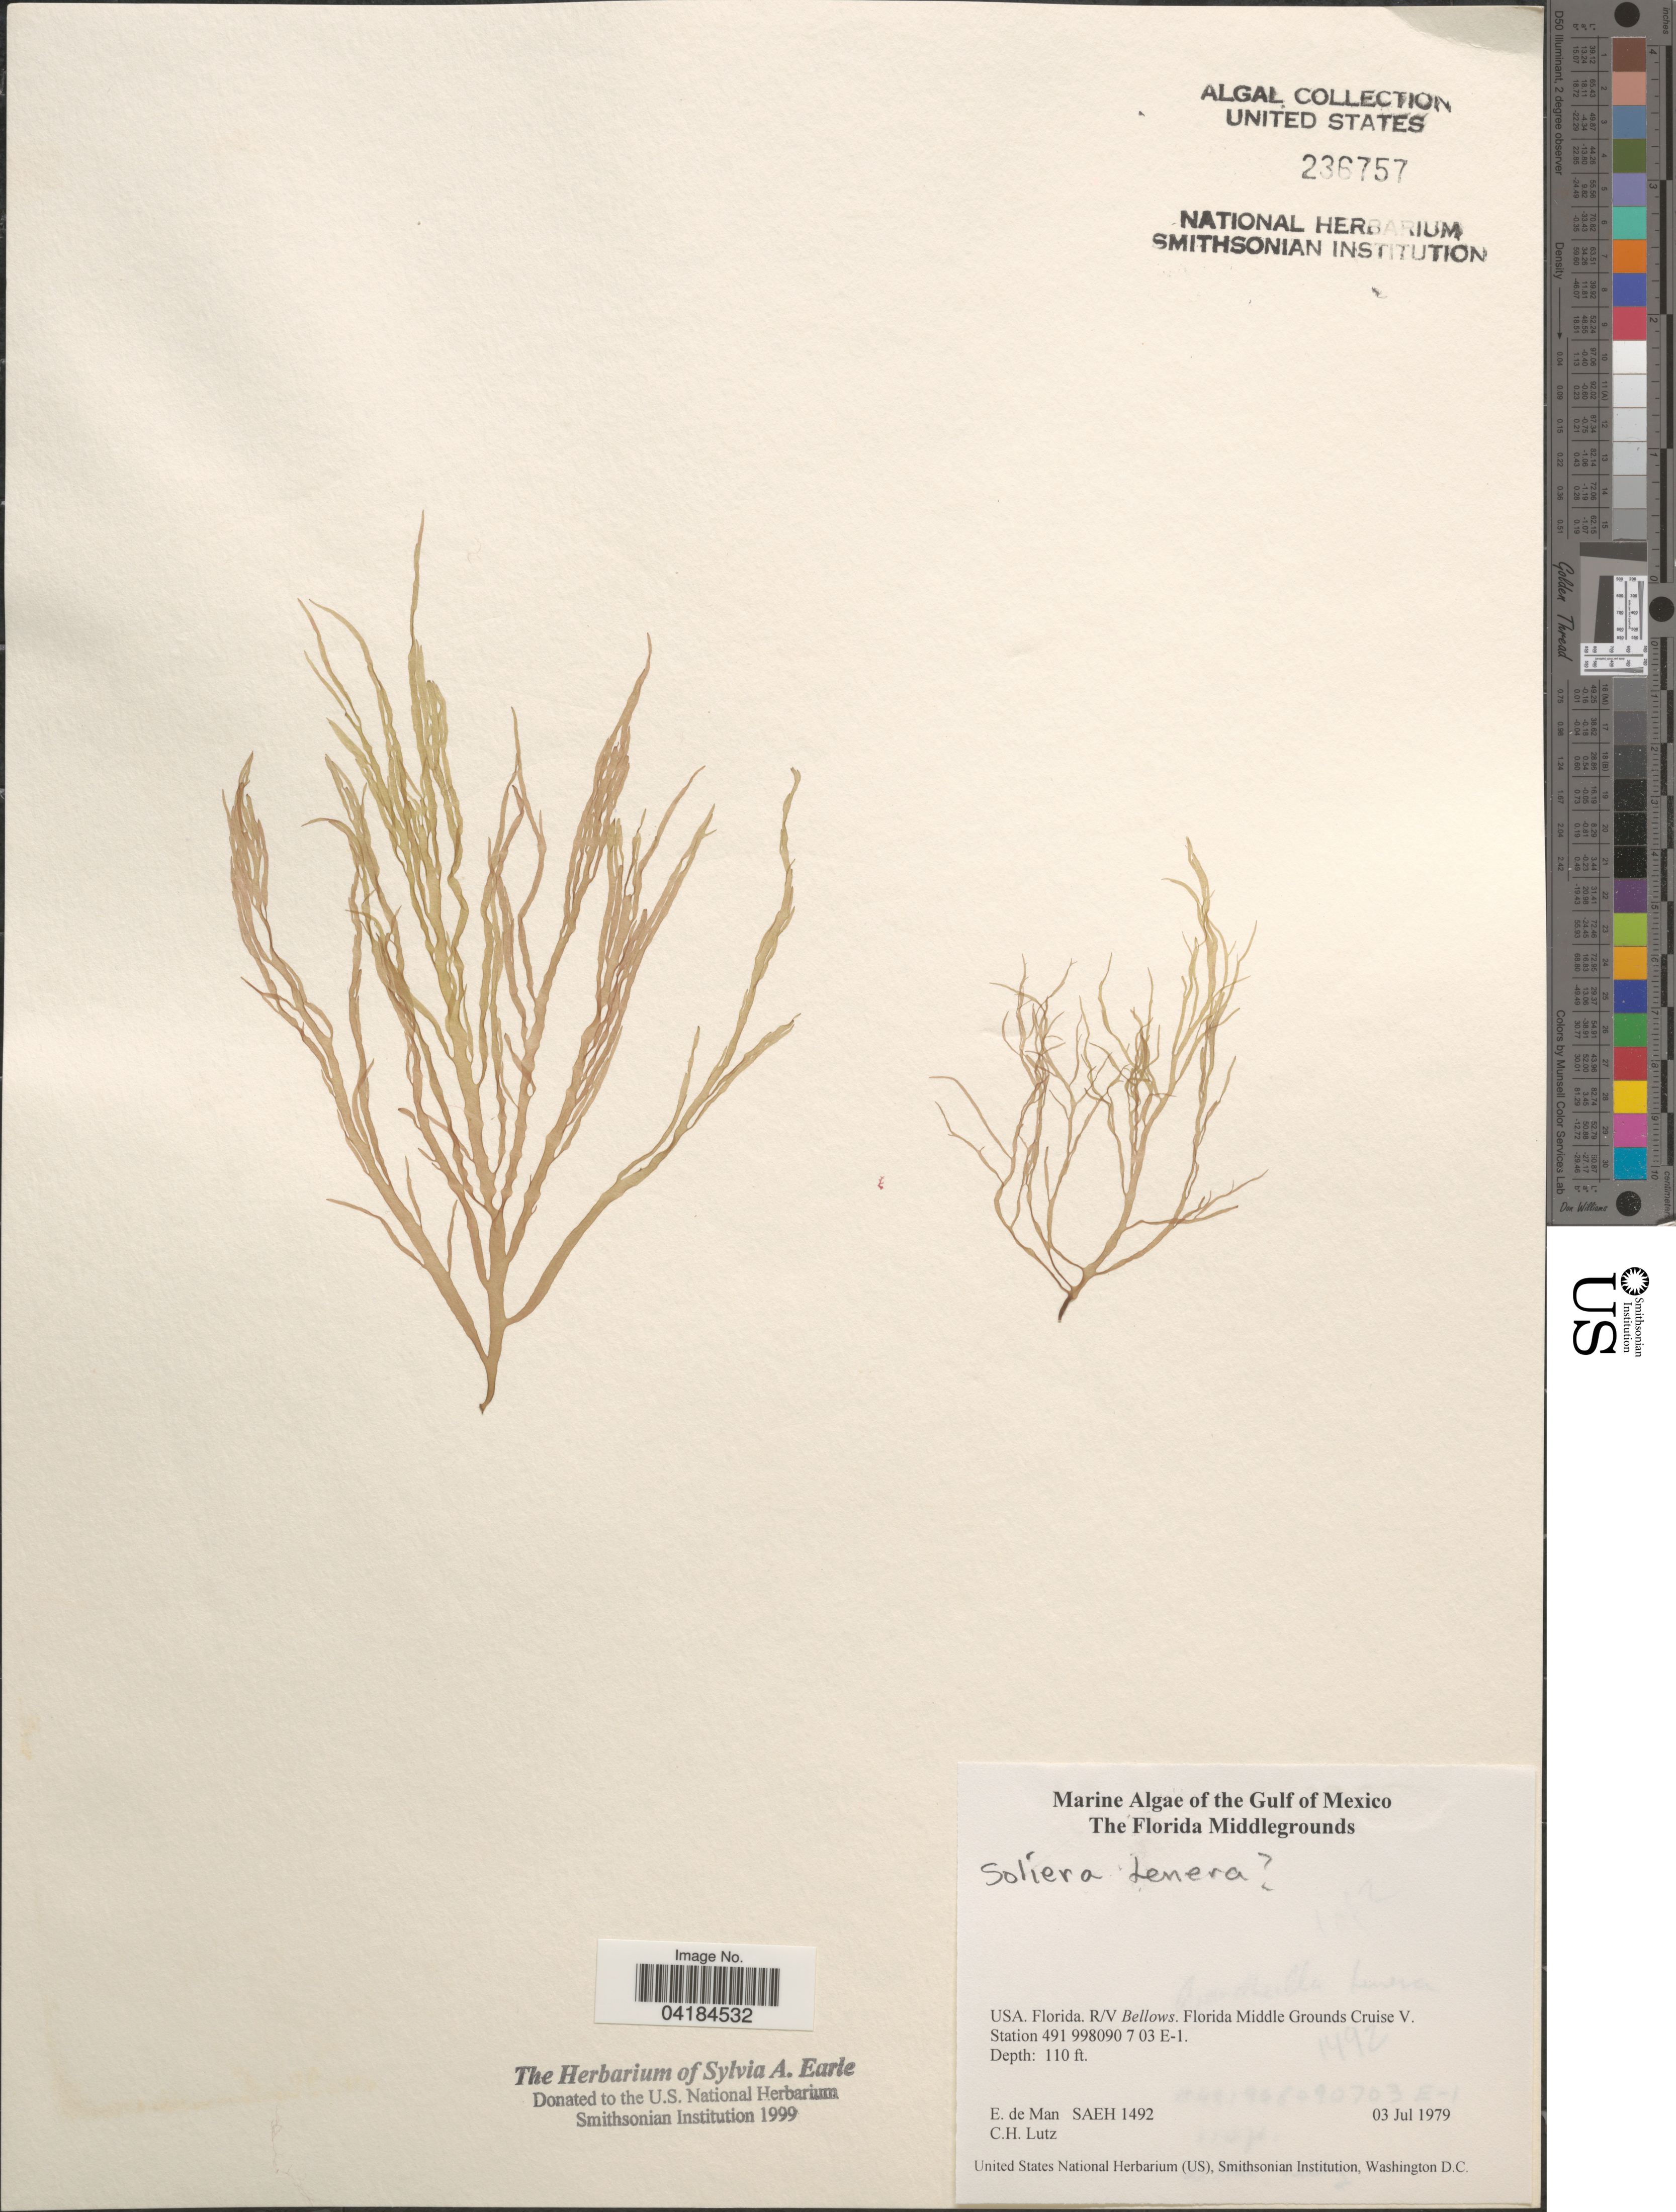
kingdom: Plantae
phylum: Rhodophyta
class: Florideophyceae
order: Gigartinales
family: Solieriaceae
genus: Solieria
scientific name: Solieria filiformis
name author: (Kütz.) P.W. Gabrielson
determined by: Algae name updating Project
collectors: E. de Man & C. Lutz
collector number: SAEH1492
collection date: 1979-07-03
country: United States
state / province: Florida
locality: The Gulf of Mexico. The Florida Middlegrounds. R/V Bellows. Florida Middle Grounds Cruise V. Station 491 998090 7 03 E-1.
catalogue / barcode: US 236757